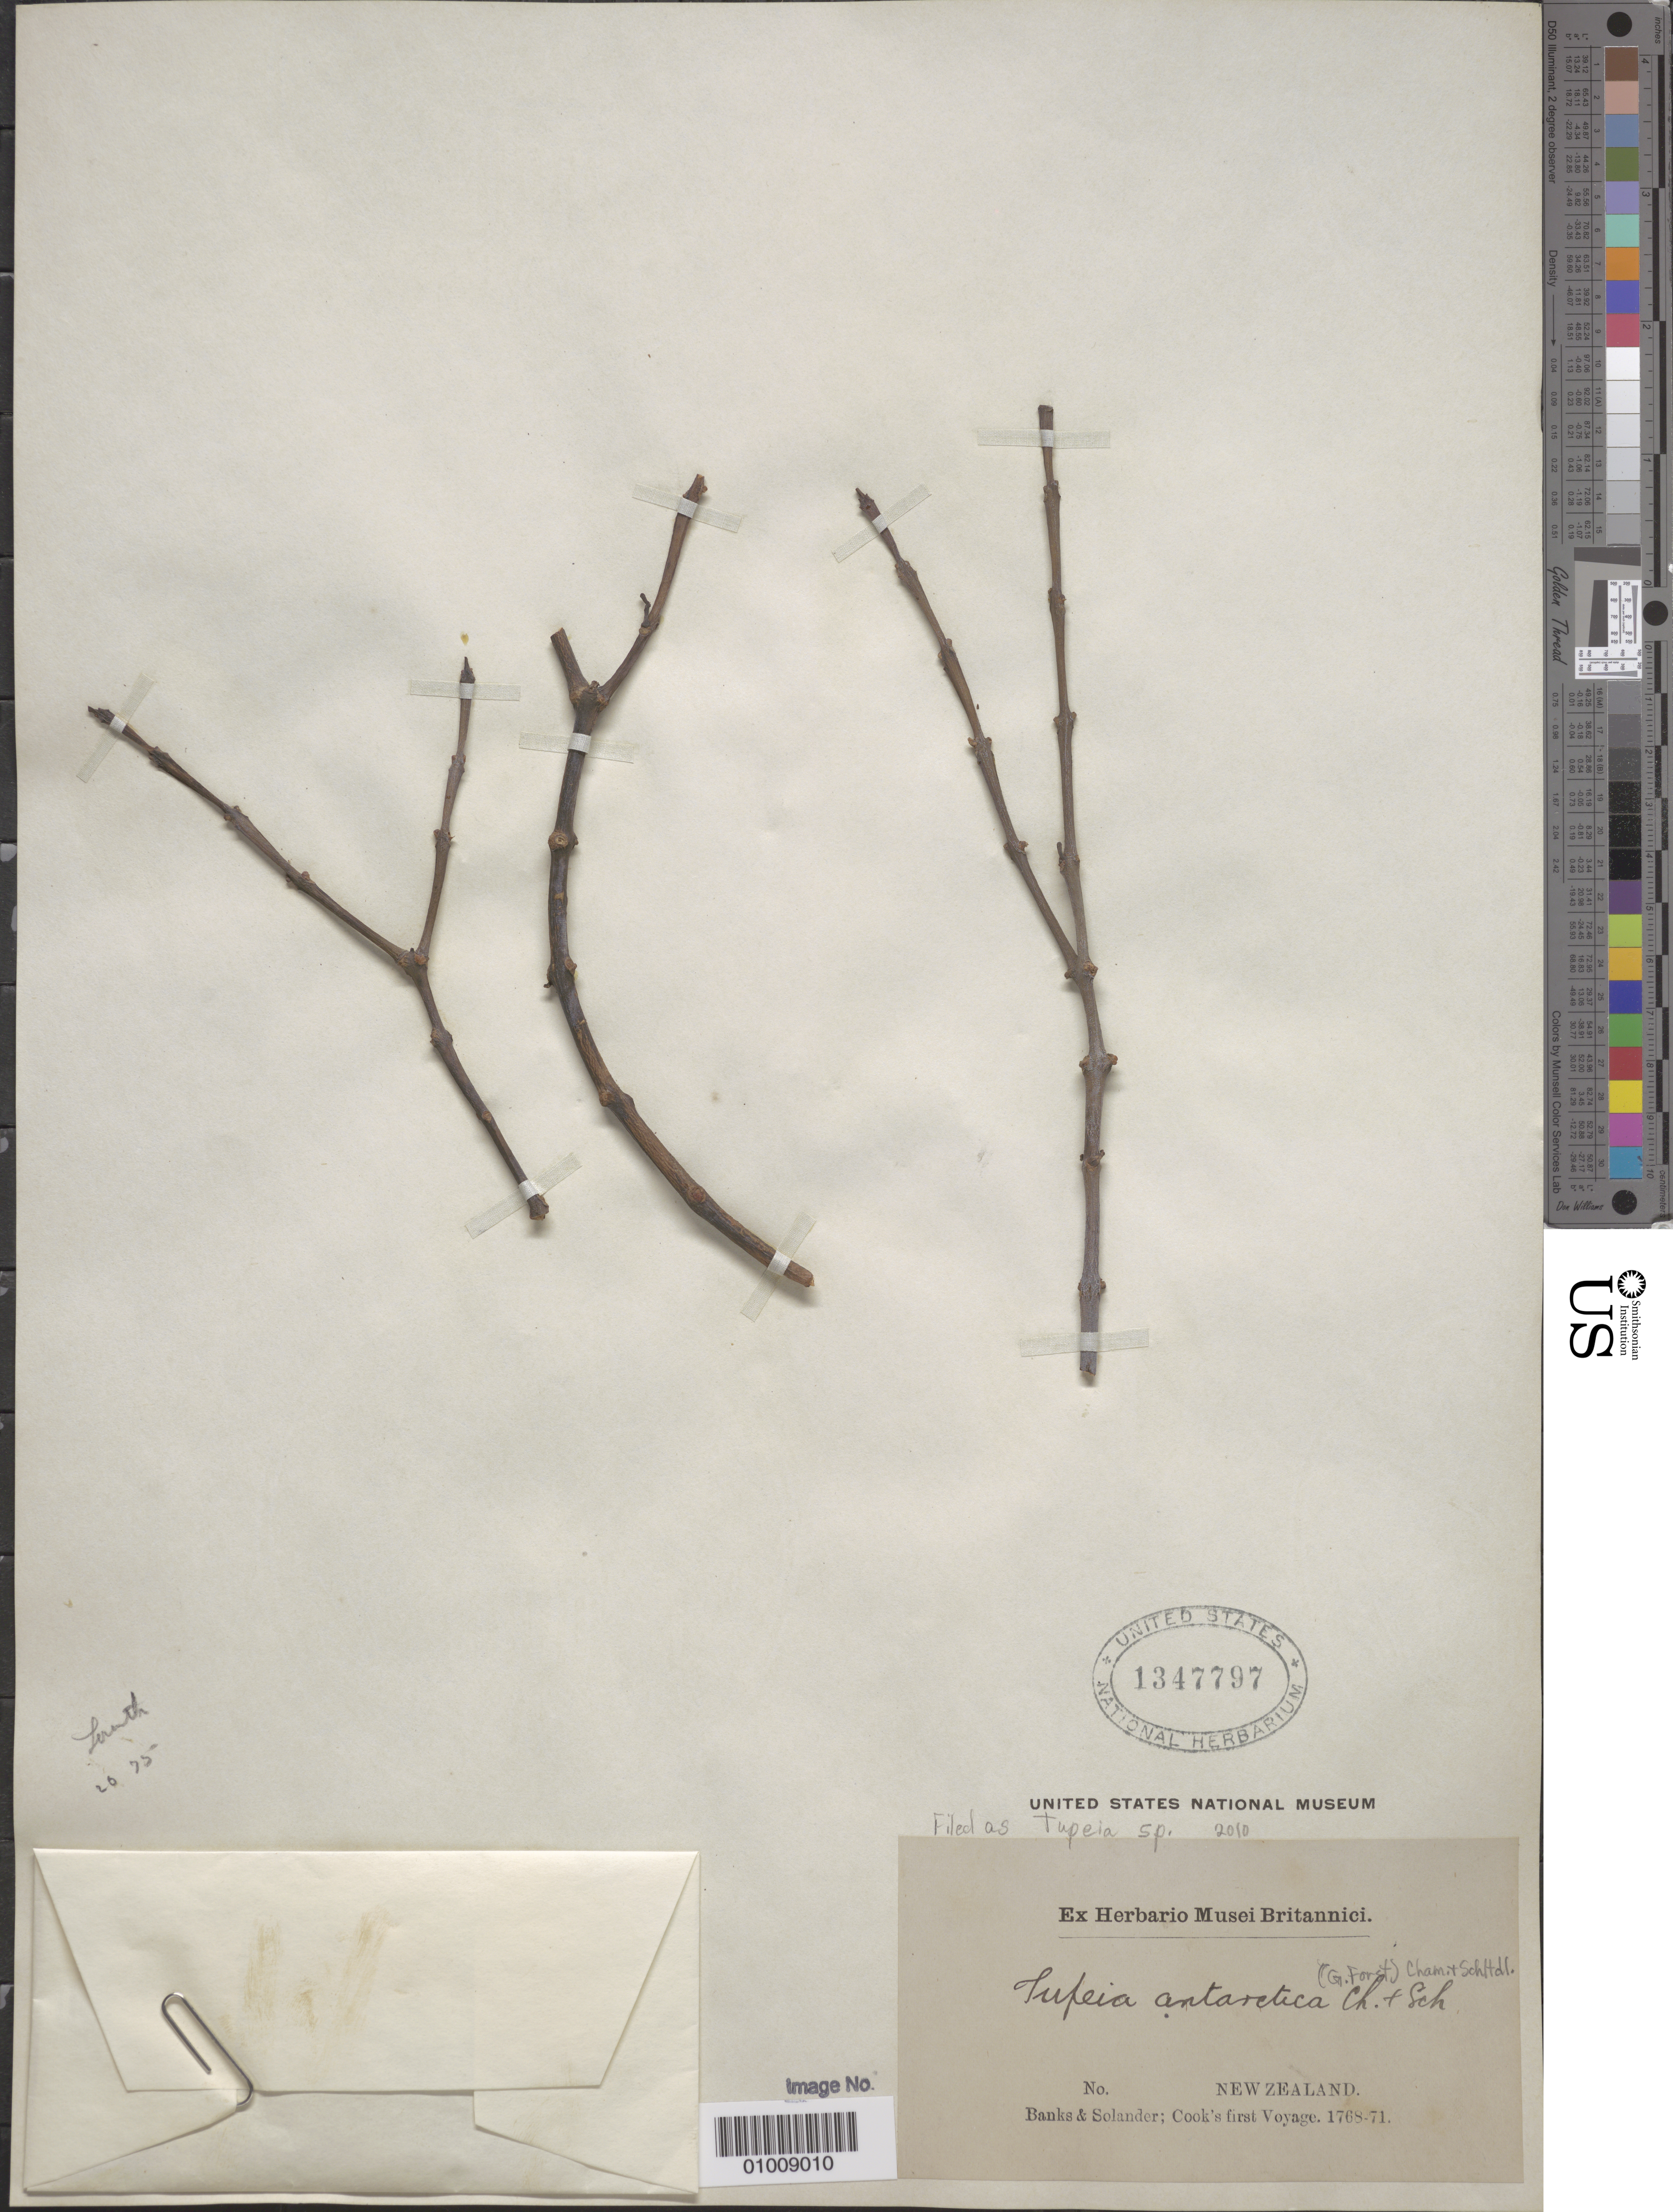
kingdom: Plantae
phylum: Tracheophyta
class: Magnoliopsida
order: Santalales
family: Loranthaceae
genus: Tupeia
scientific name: Tupeia sp.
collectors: J. Banks & D. C. Solander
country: New Zealand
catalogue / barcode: US 1347797